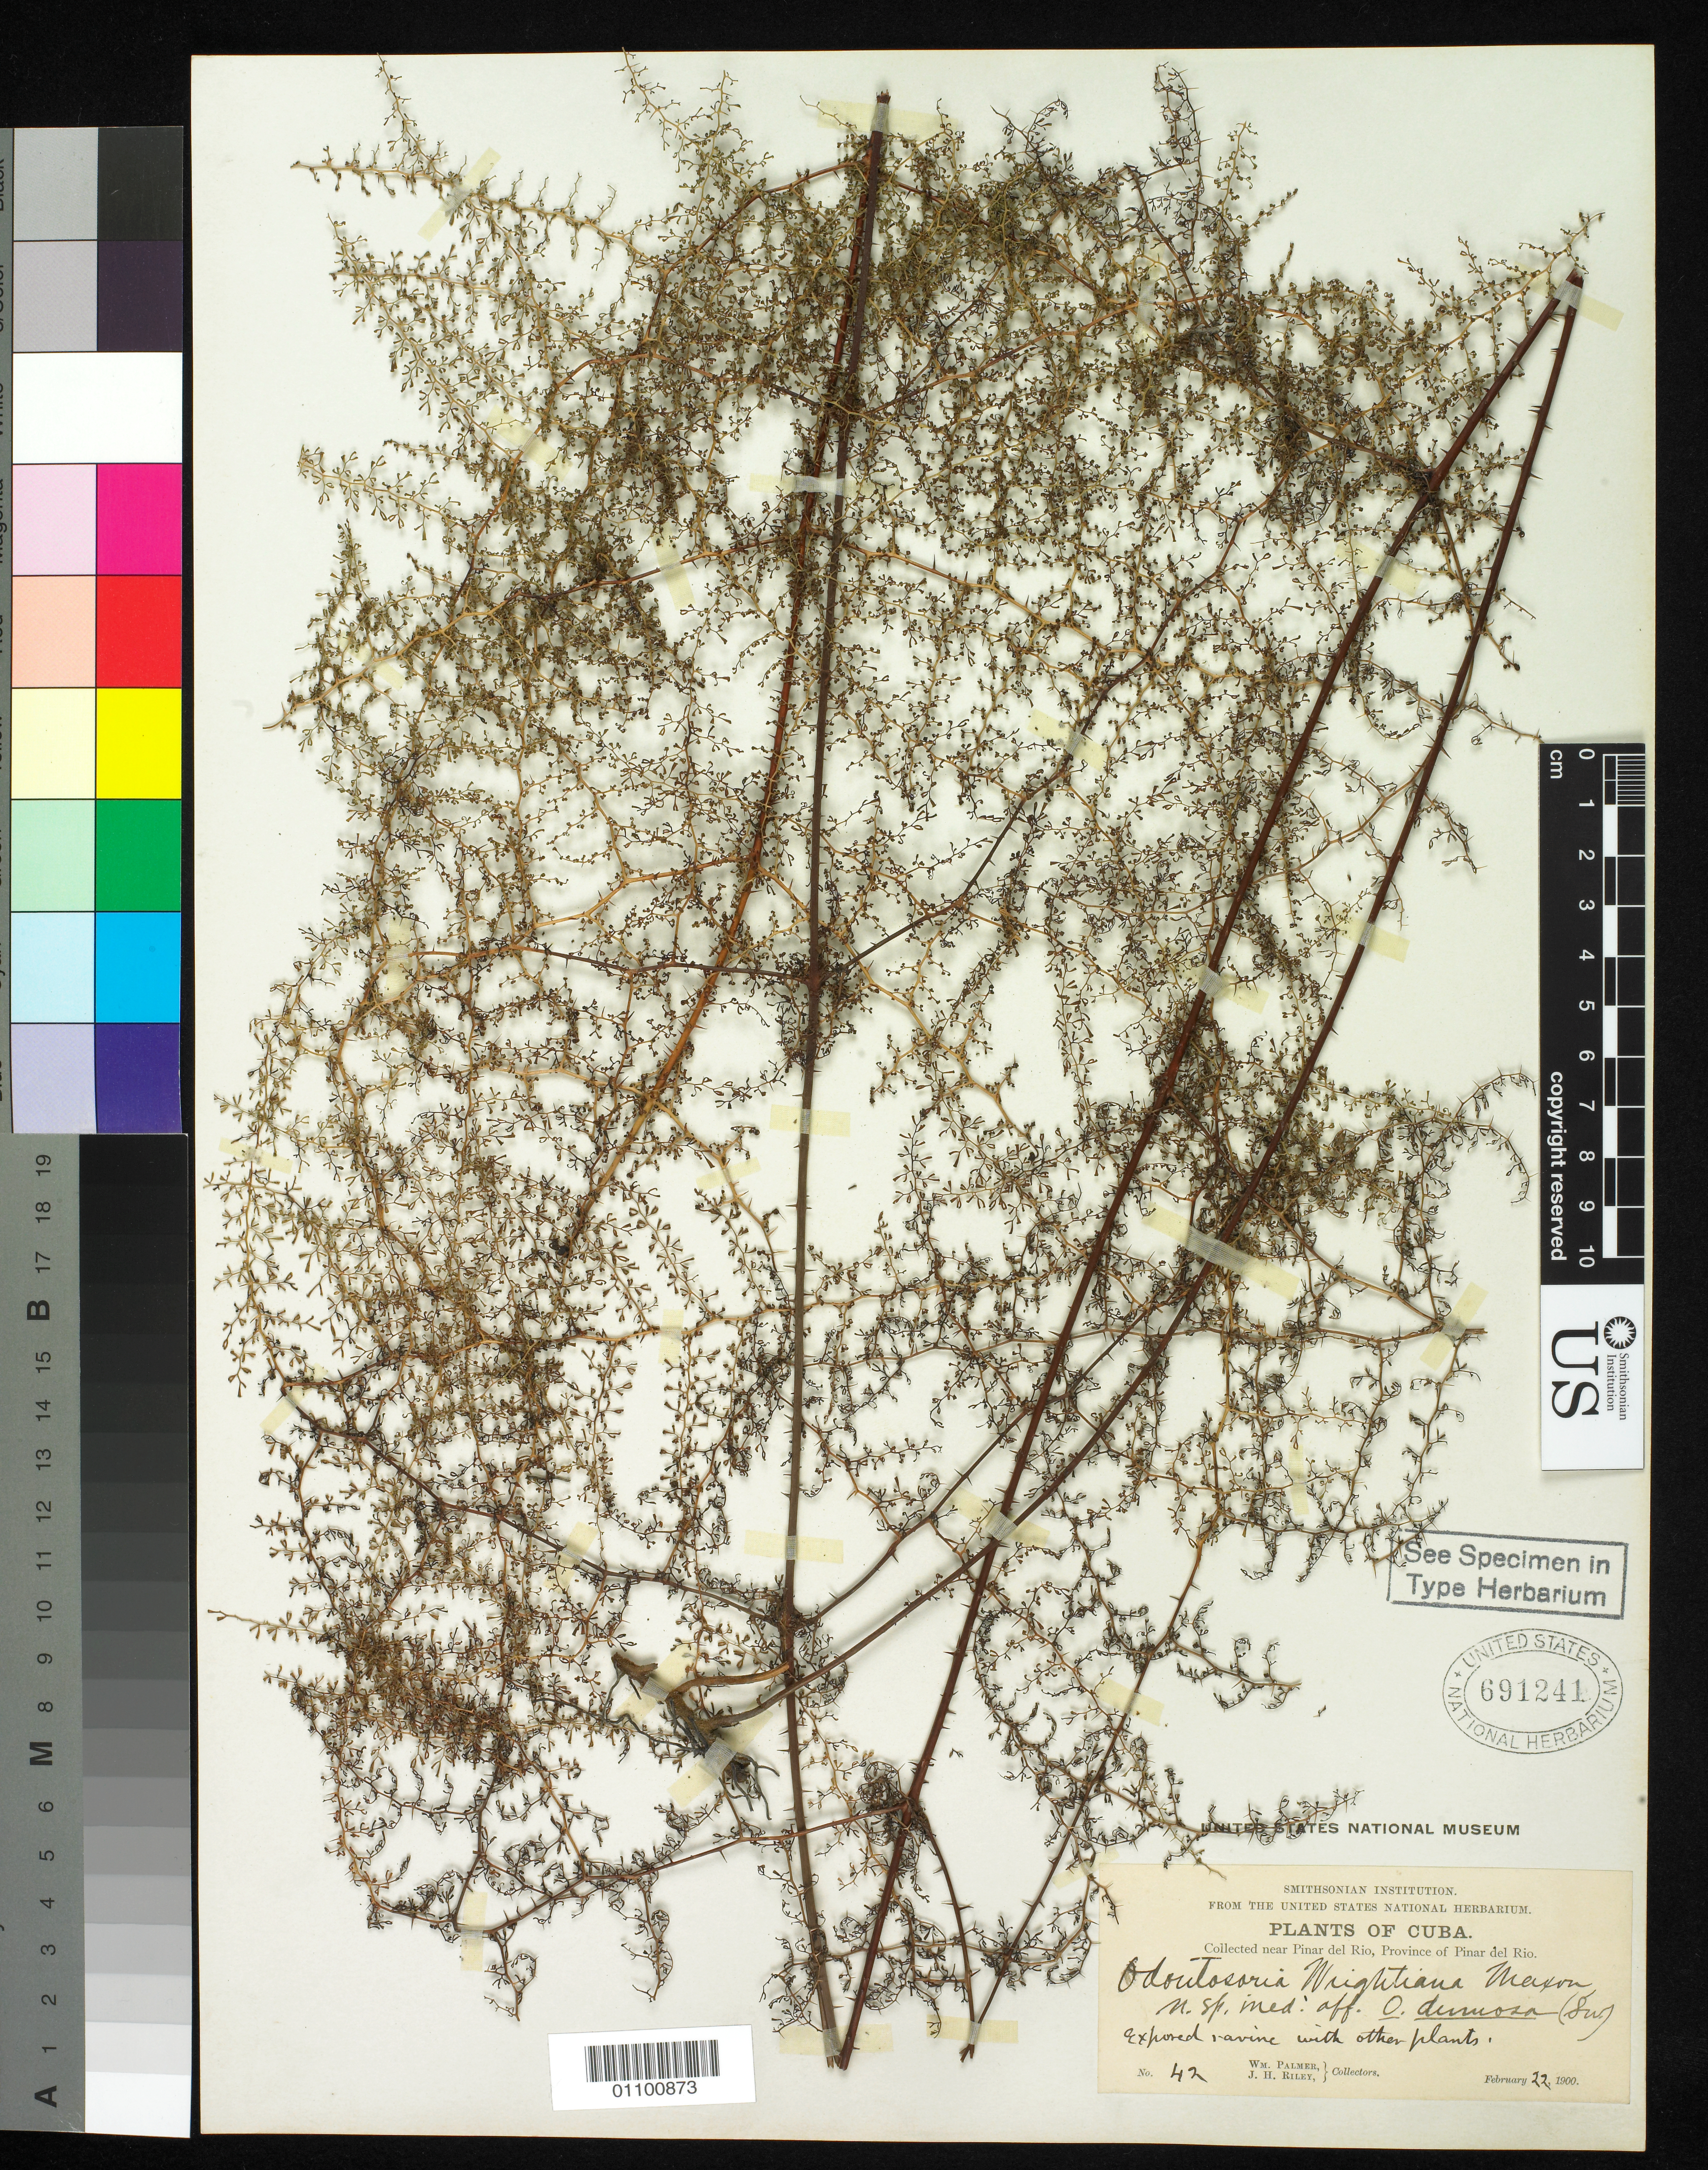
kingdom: Plantae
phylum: Tracheophyta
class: Polypodiopsida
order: Polypodiales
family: Lindsaeaceae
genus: Odontosoria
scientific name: Odontosoria wrightiana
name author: Maxon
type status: Isotype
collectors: W. Palmer & J. H. Riley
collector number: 42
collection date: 1900-02-22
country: Cuba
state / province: Pinar del Río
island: Greater Antilles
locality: Near Pinar del Rio, province of Pinar del Rio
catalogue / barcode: US 691241